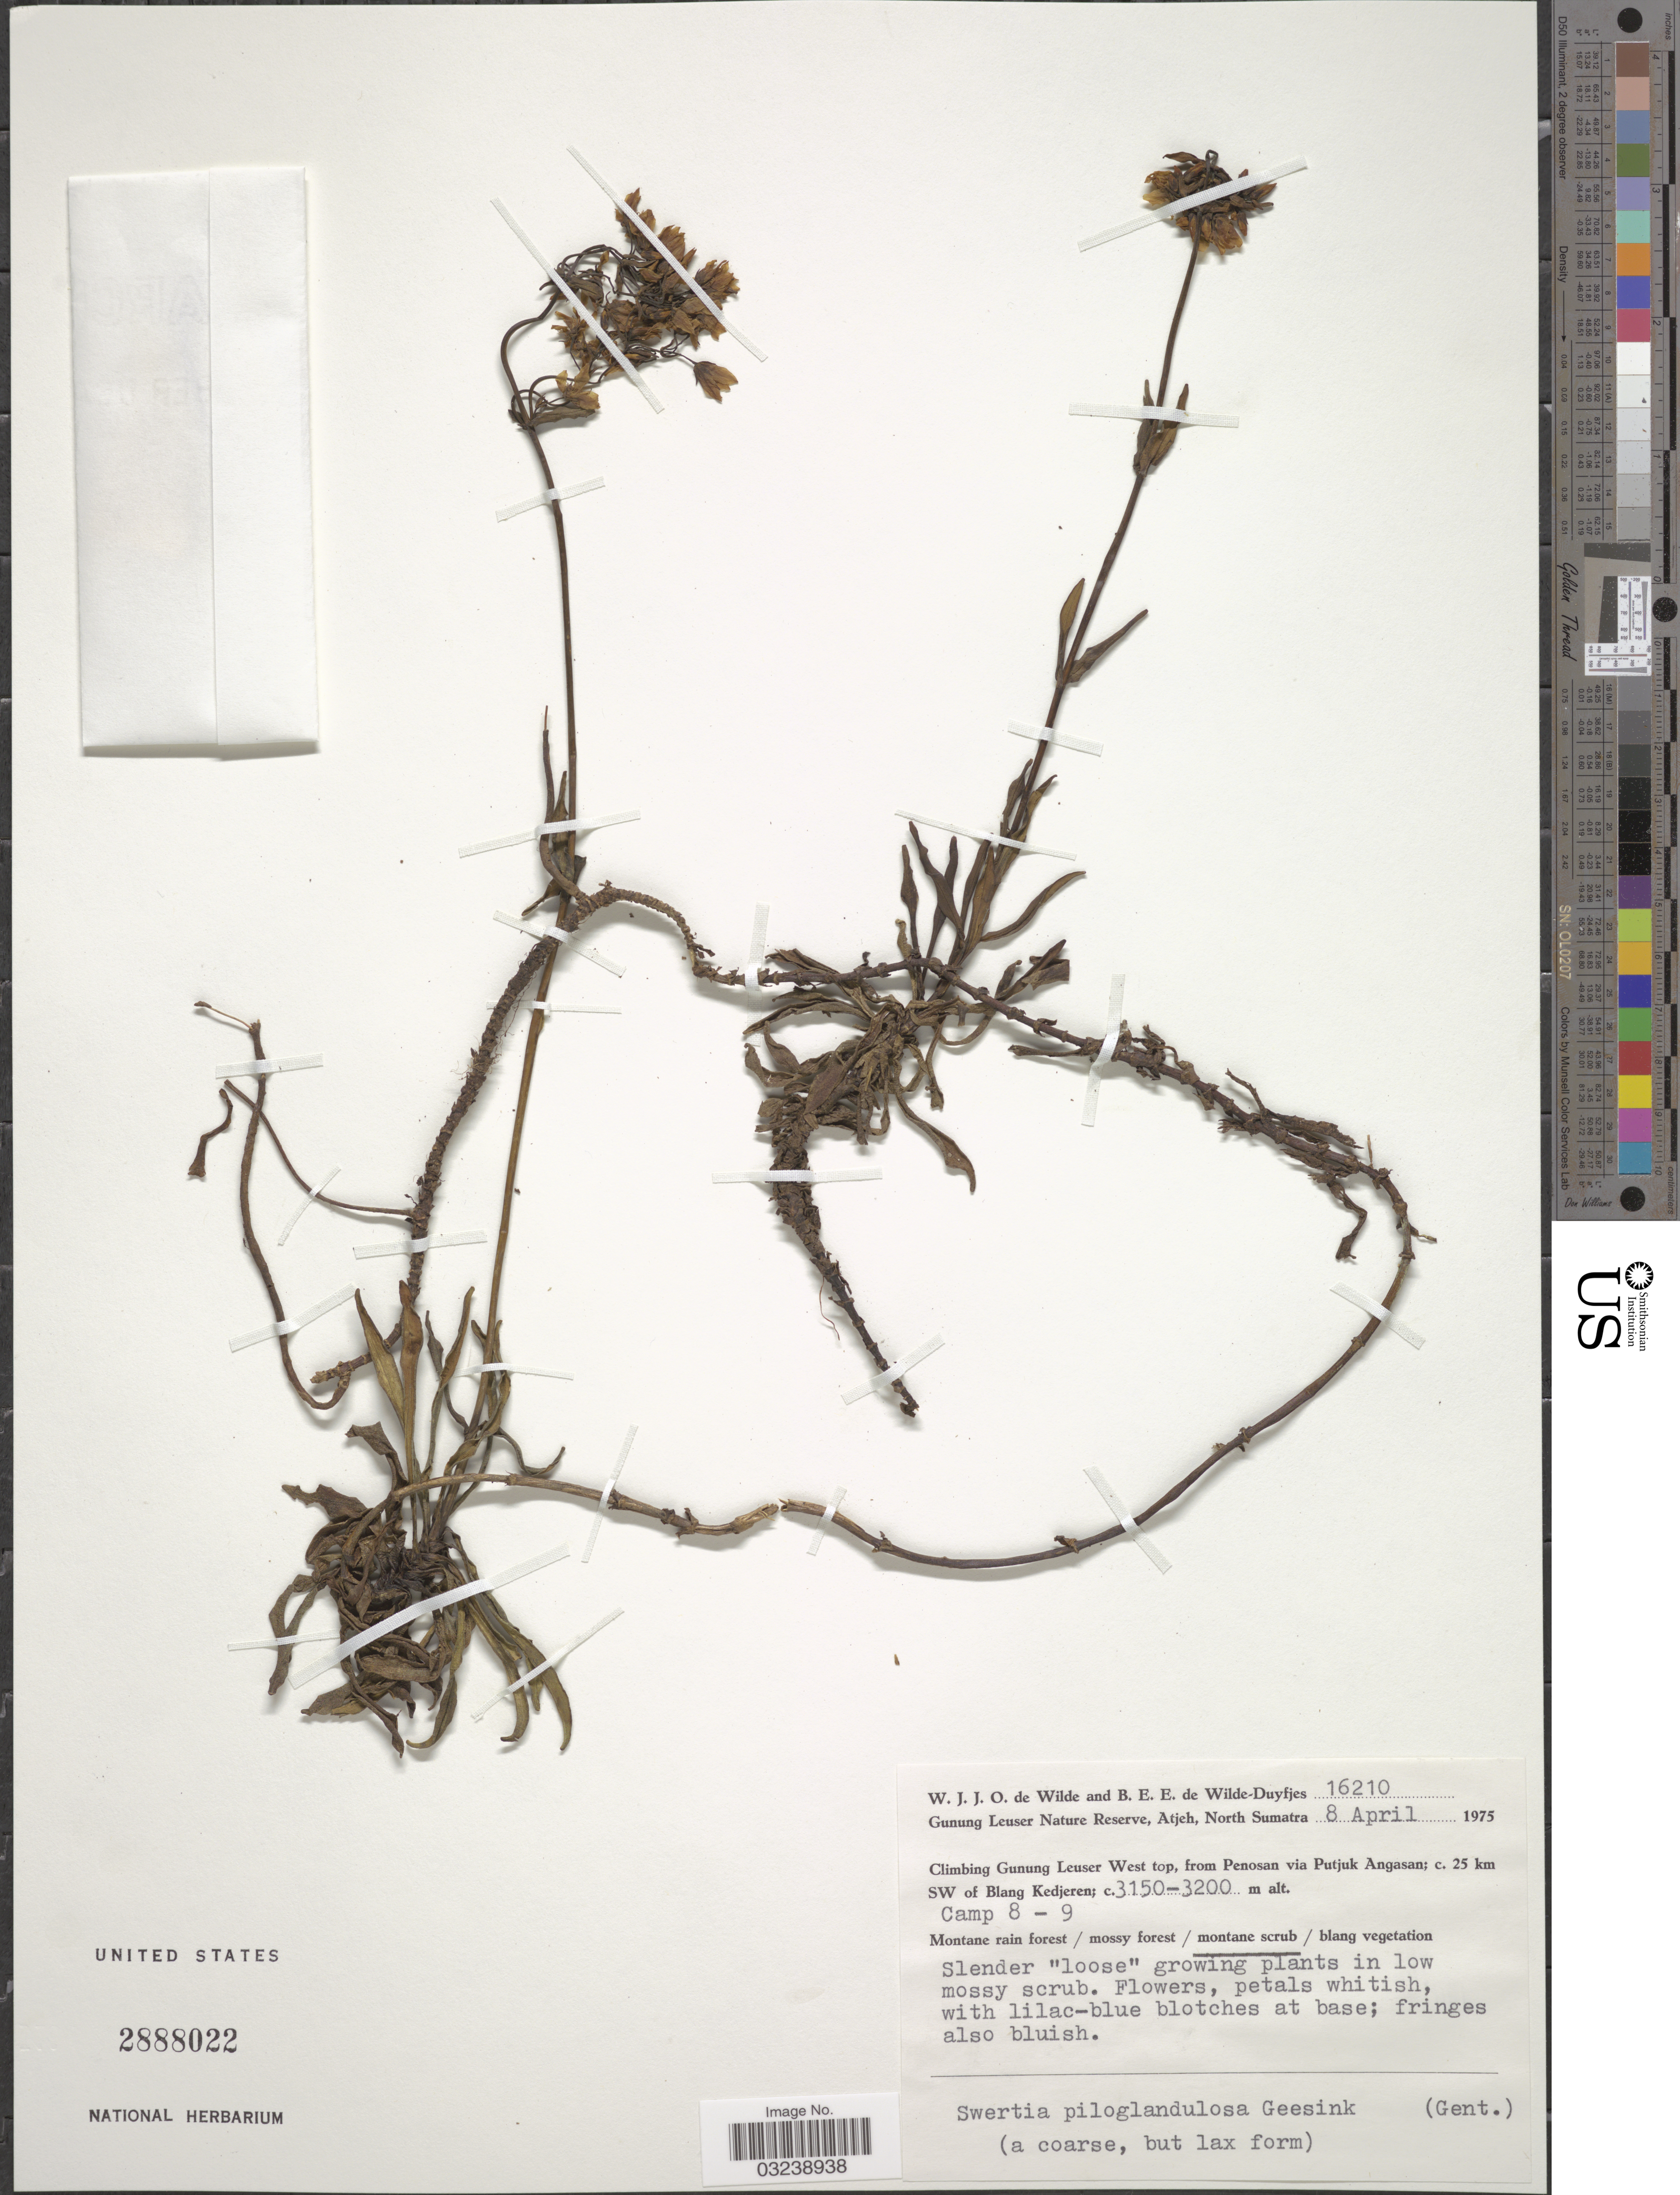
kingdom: Plantae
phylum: Tracheophyta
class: Magnoliopsida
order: Gentianales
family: Gentianaceae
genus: Swertia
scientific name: Swertia piloglandulosa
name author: R. Geesink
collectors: W. J. de Wilde & B. E. de Wilde-Duyfjes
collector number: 16210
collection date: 1975-04-08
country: Indonesia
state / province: Sumatra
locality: Gunung Leuser Nature Reserve, Atjeh, North Sumatra. Climbing Gunung Leuser West top, from Penosan via Putjuk Angasan; c. 25 km SW of Blang Kedjeren. Camp 8-9.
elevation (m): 3150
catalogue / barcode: US 2888022